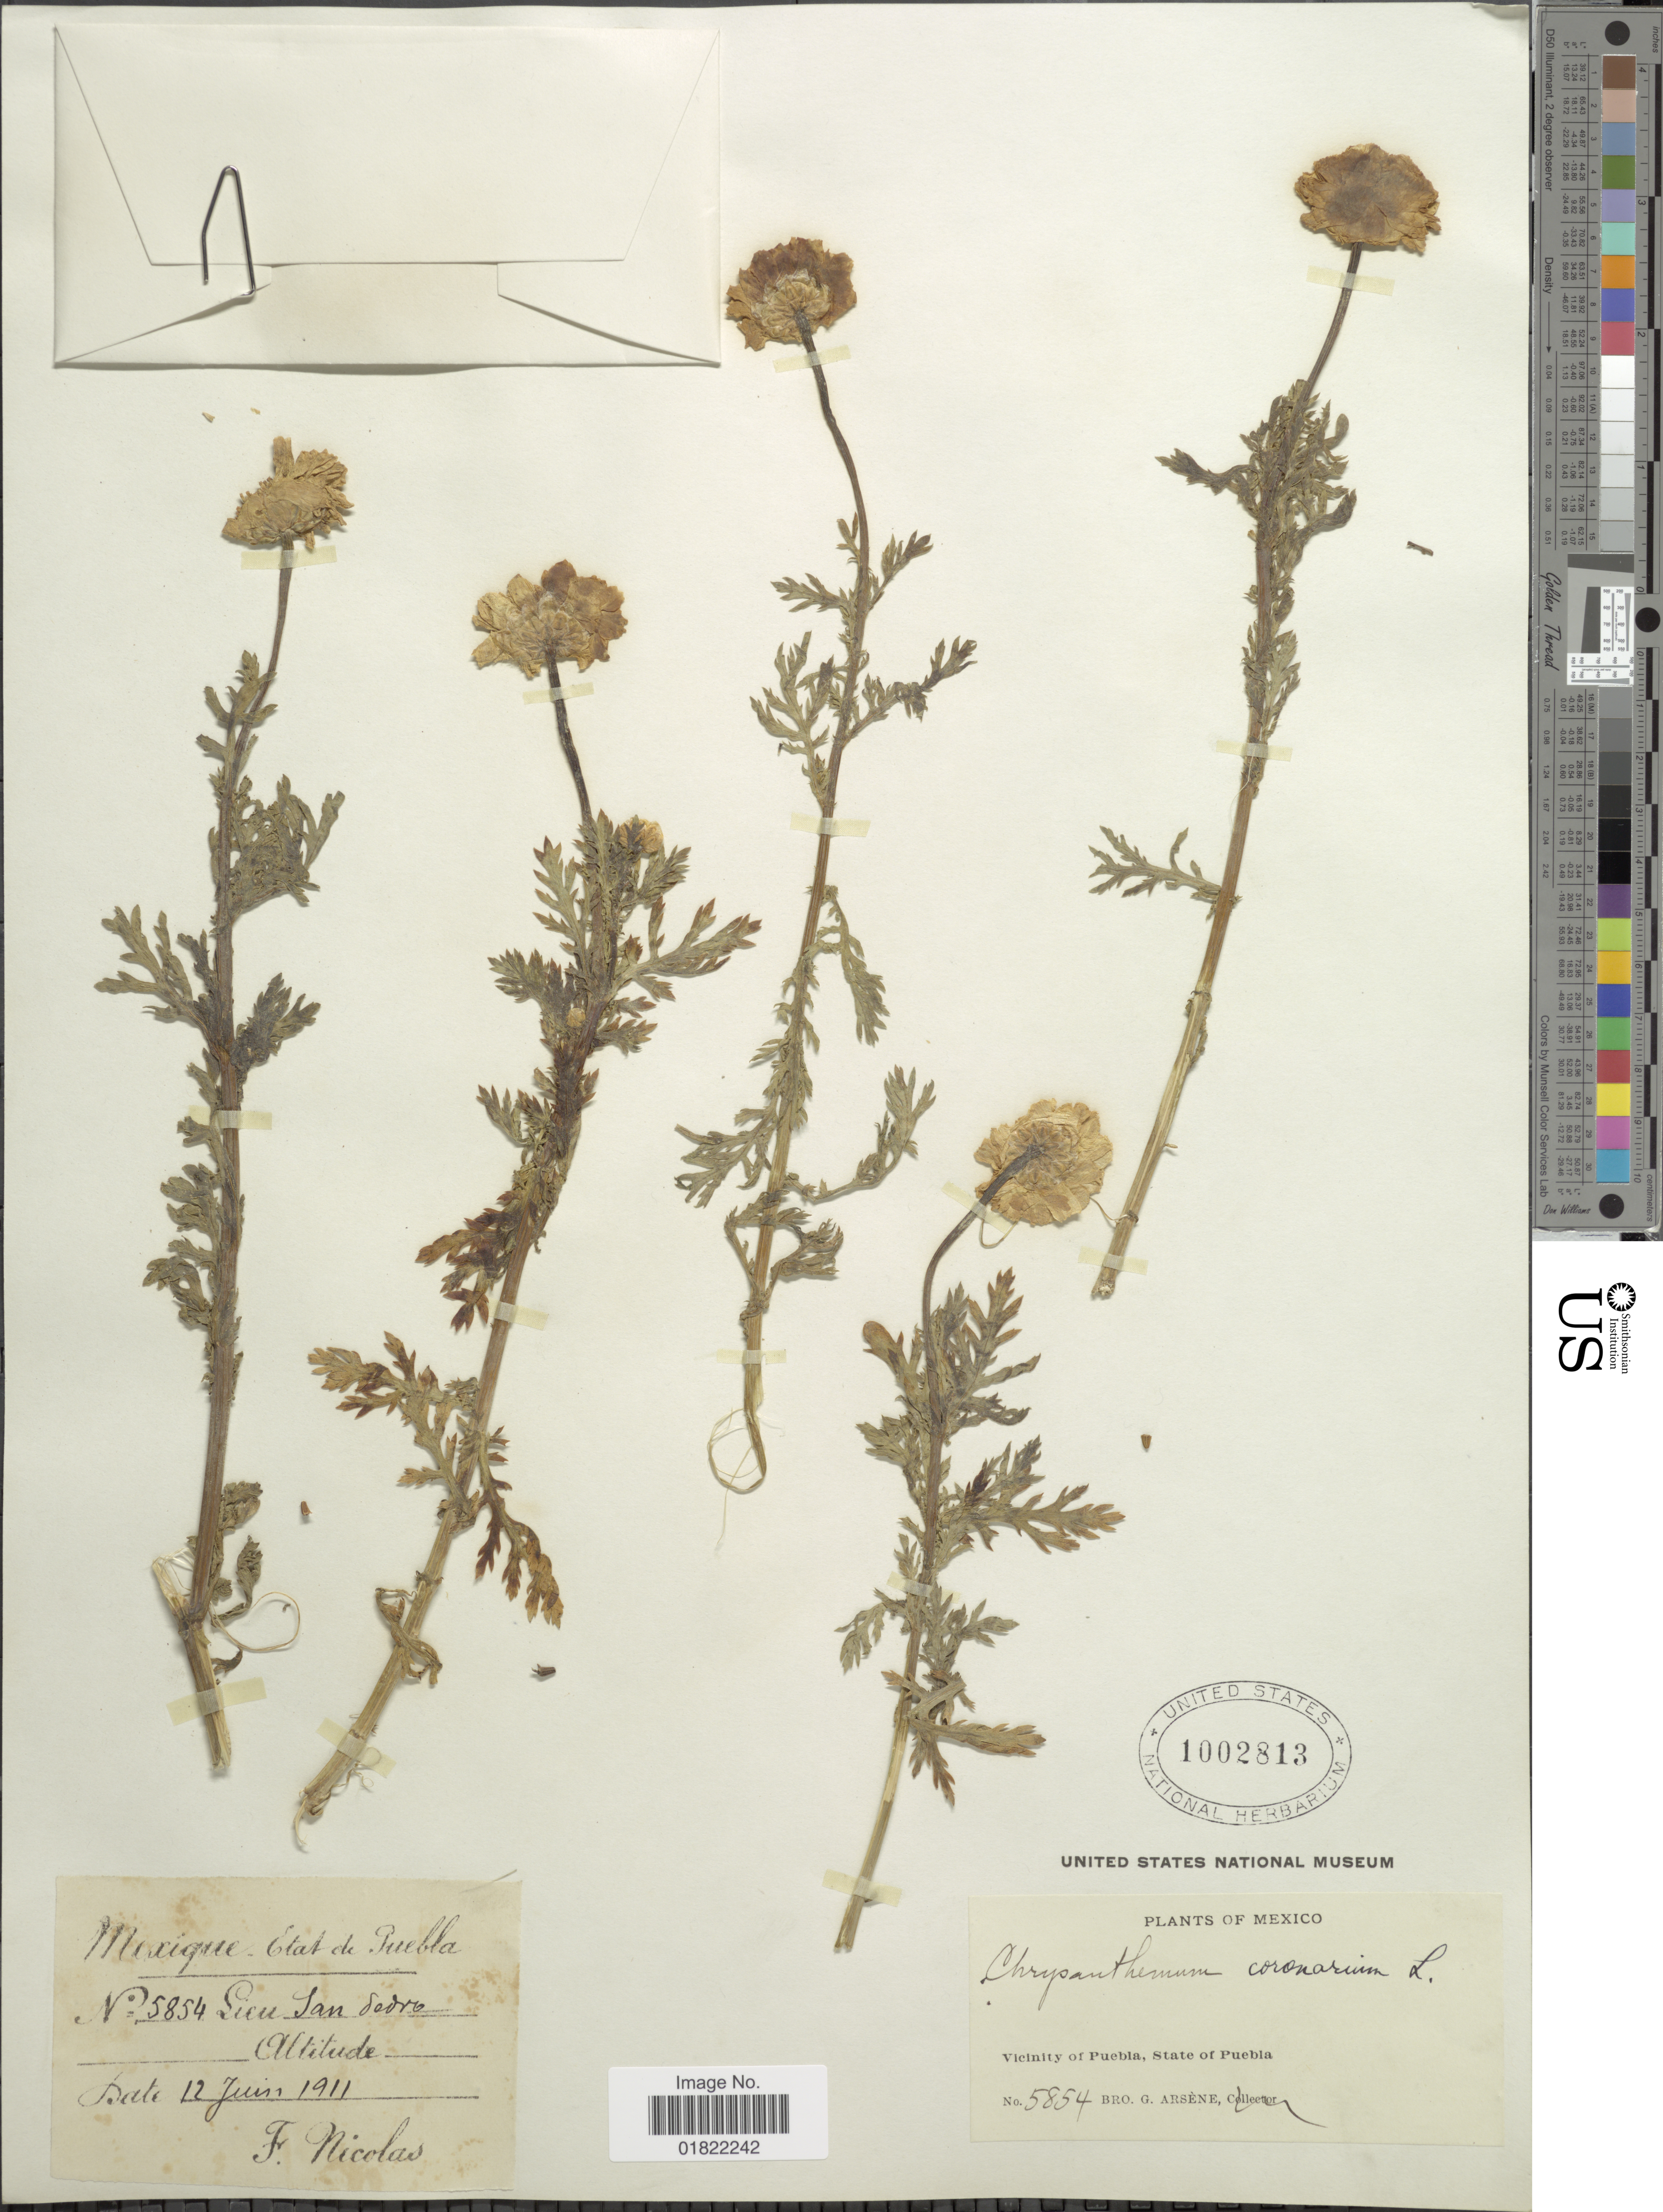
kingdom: Plantae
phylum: Tracheophyta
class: Magnoliopsida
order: Asterales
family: Asteraceae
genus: Chrysanthemum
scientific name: Chrysanthemum coronarium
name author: L.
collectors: Bro. G. Arsène & Bro. Nicolas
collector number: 5854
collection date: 1911-06-12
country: Mexico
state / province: Puebla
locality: Etat de Puebla, Lieu San Sedro, Vicinity of Puebla, State of Puebla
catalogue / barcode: US 1002813